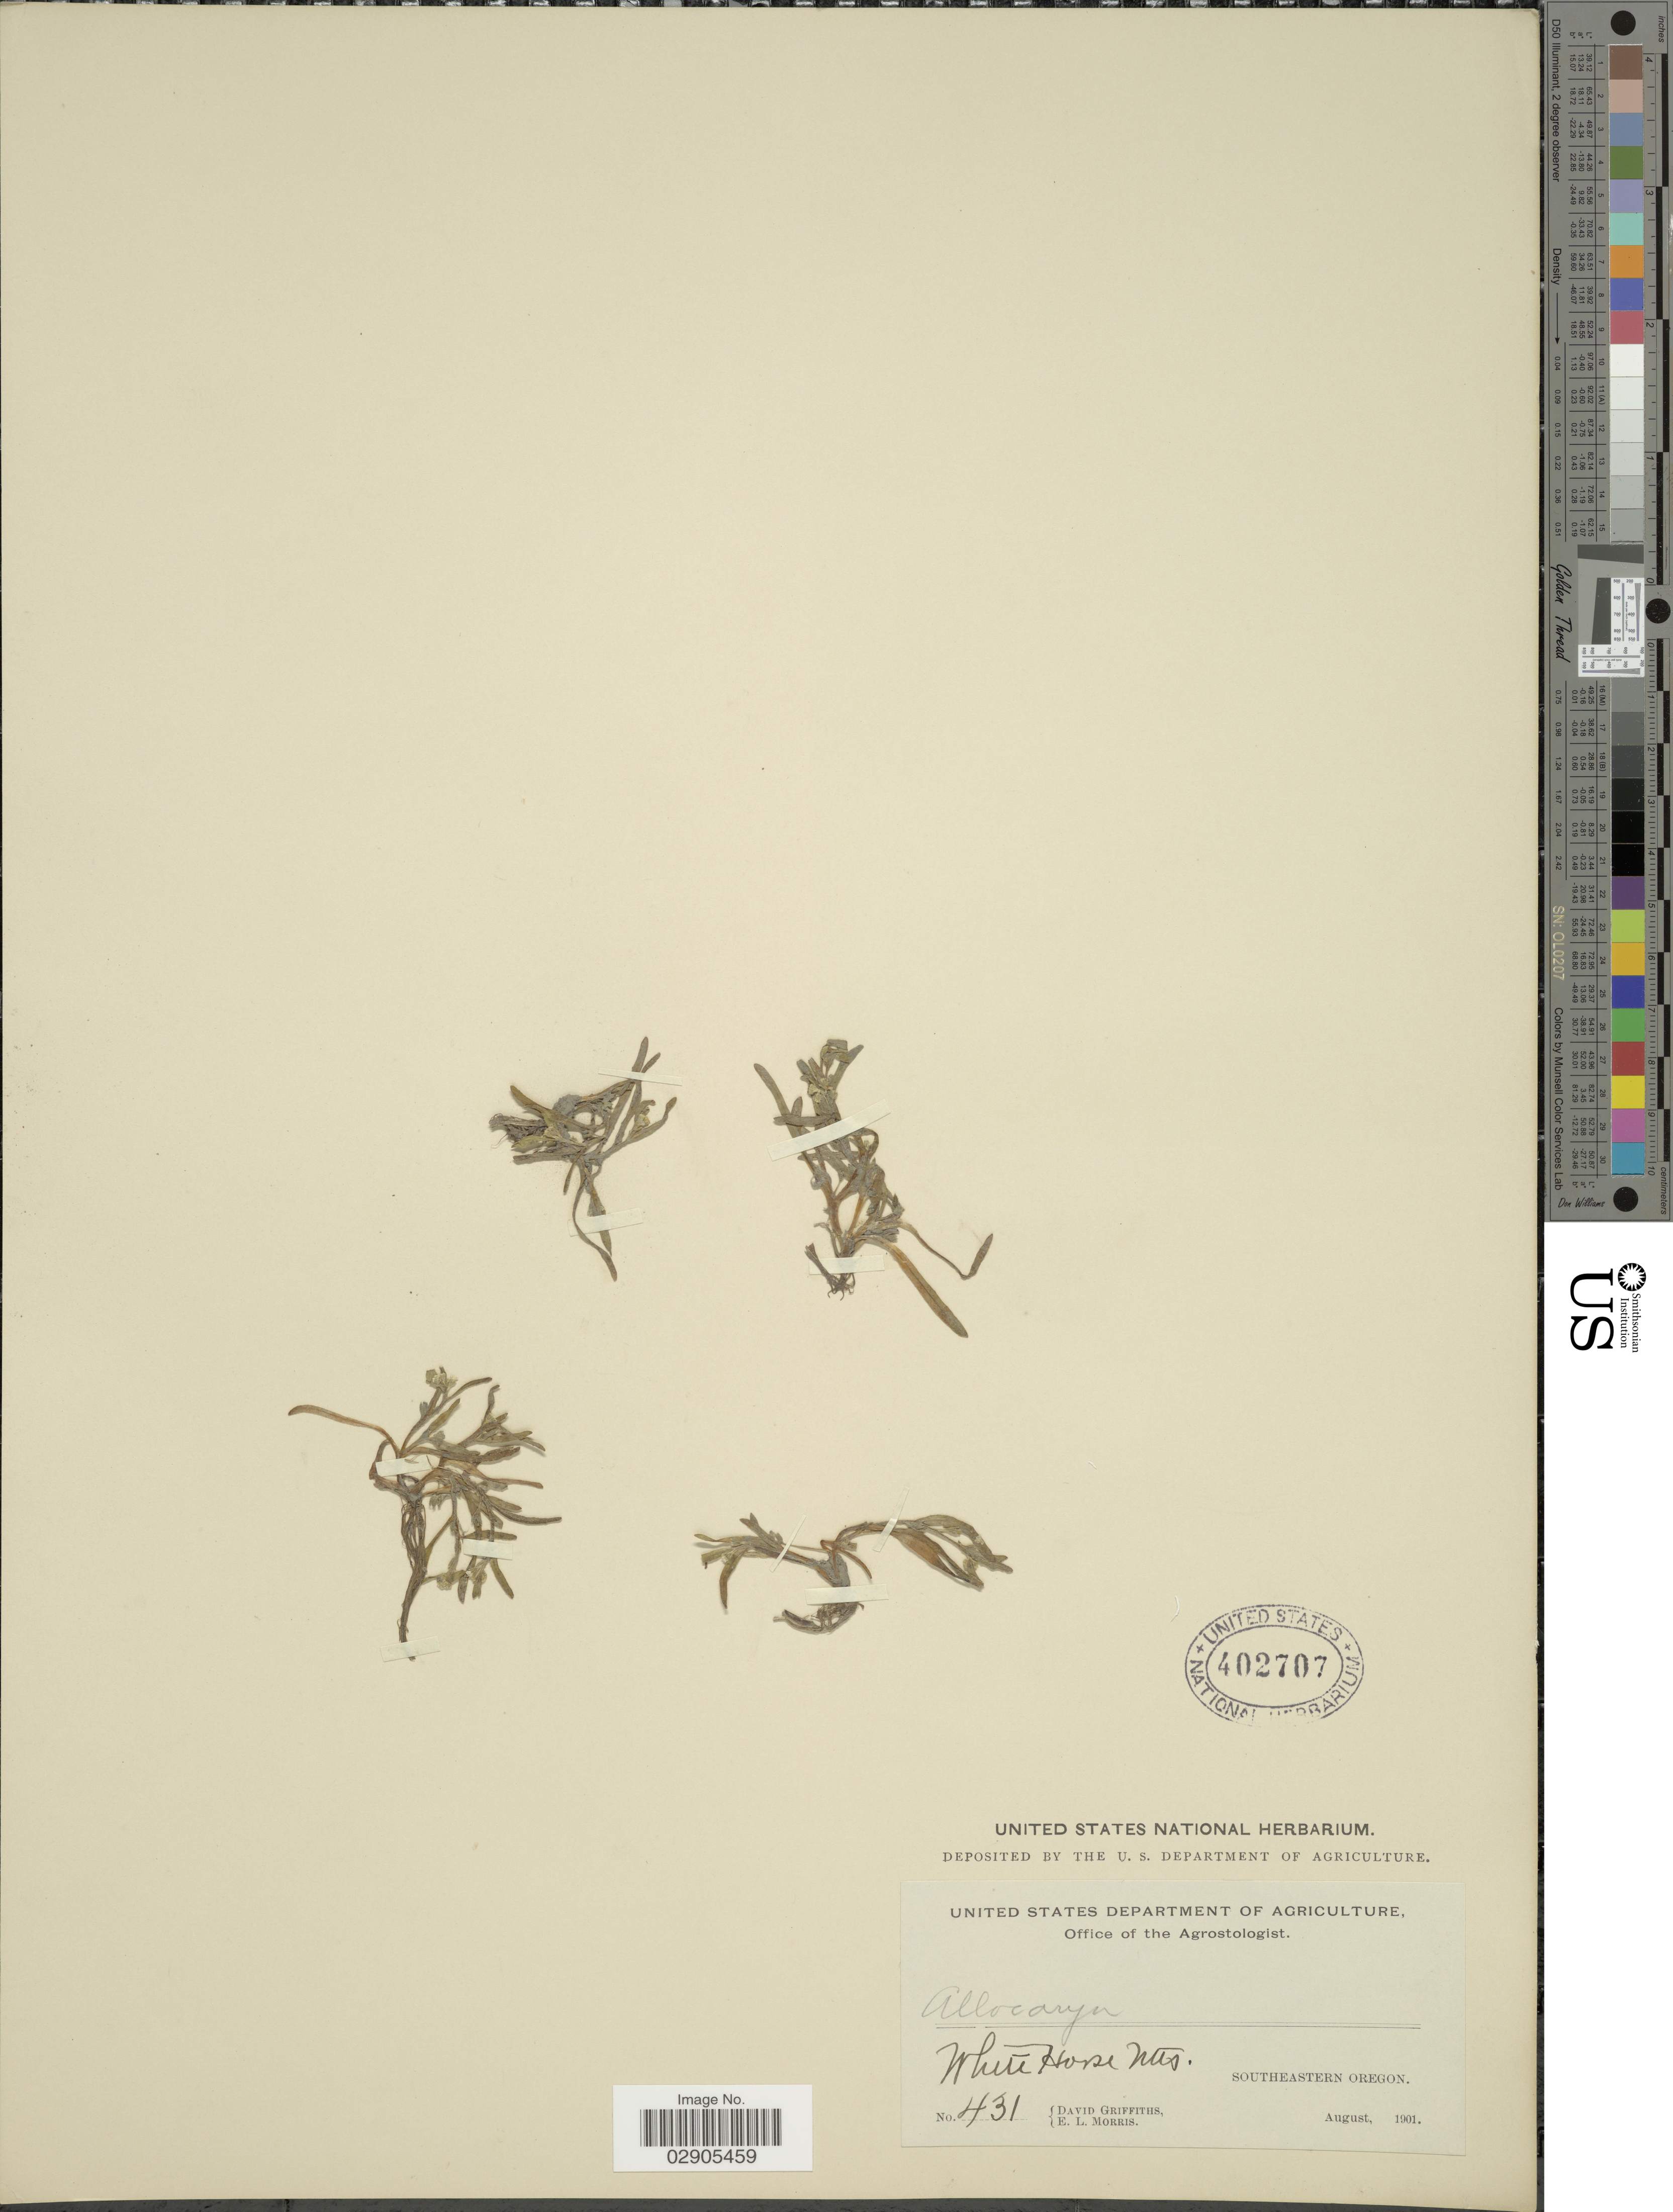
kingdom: Plantae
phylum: Tracheophyta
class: Magnoliopsida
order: Boraginales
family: Boraginaceae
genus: Allocarya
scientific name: Allocarya sp.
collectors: D. Griffiths & E. Morris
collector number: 431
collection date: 1901-08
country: United States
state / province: Oregon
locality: White Horse Mts. Southeastern Oregon.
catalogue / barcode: US 402707